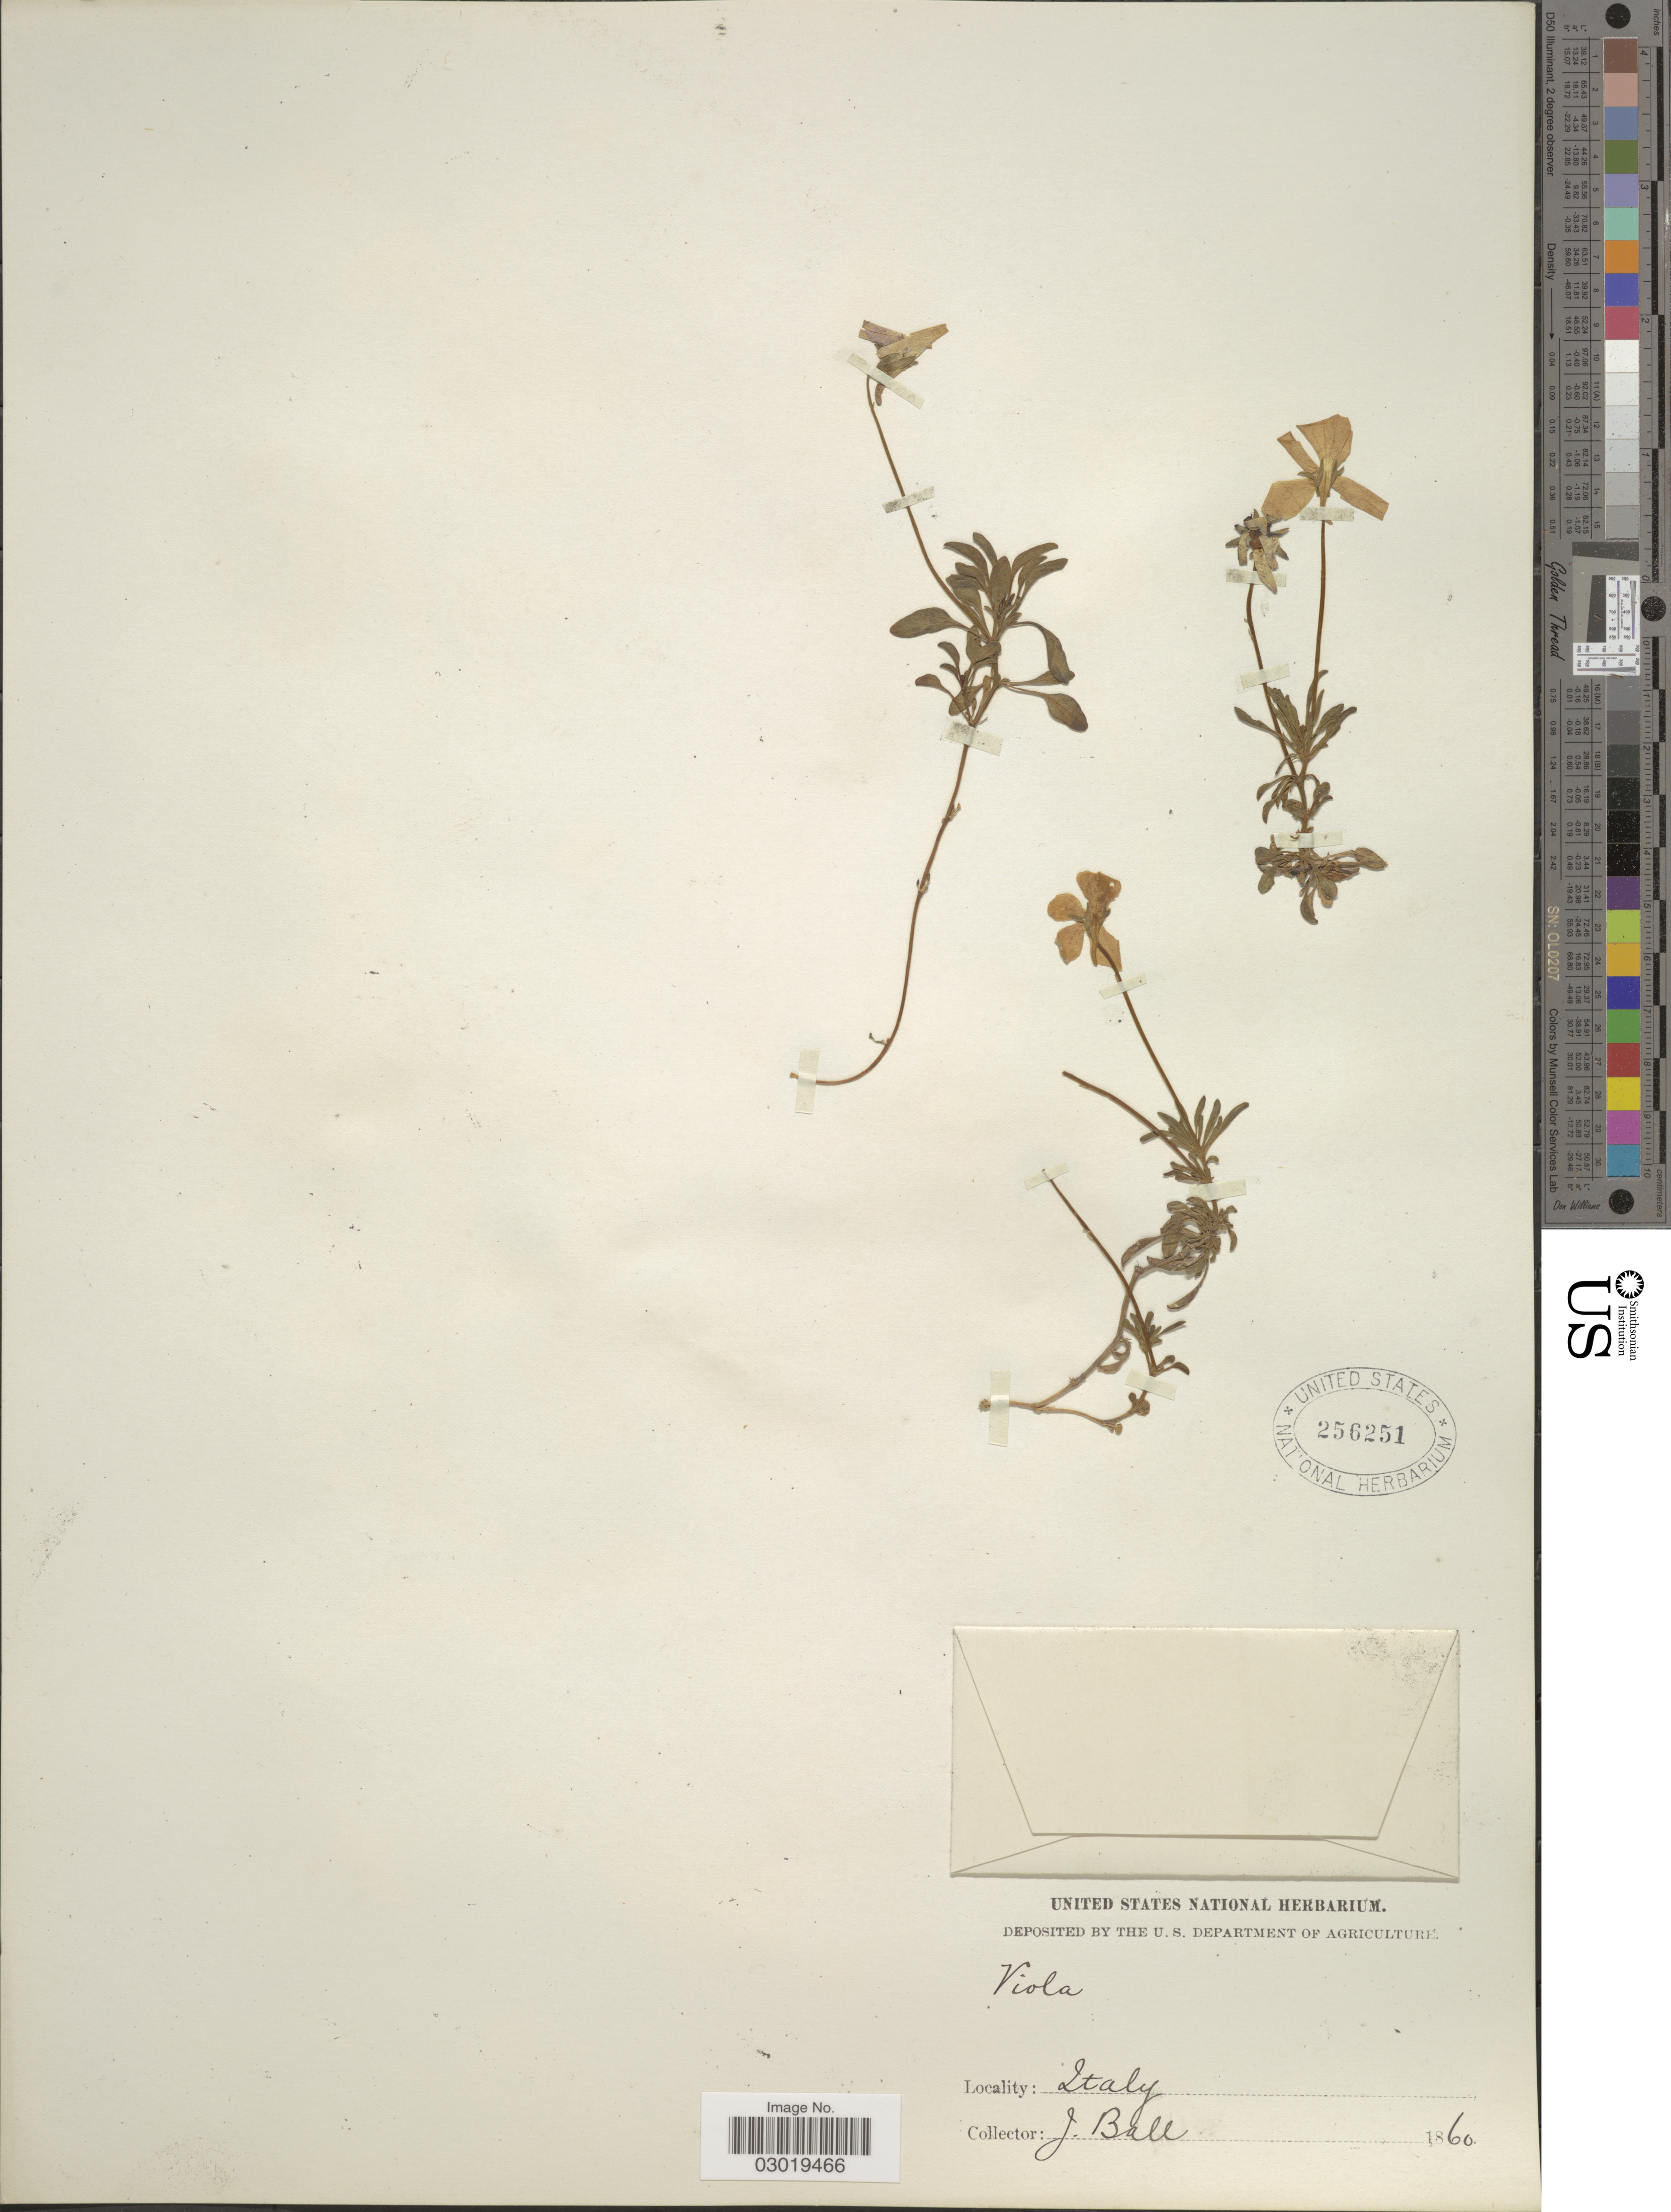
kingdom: Plantae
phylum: Tracheophyta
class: Magnoliopsida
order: Malpighiales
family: Violaceae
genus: Viola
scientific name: Viola sp.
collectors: J. Ball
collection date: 1860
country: Italy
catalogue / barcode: US 256251